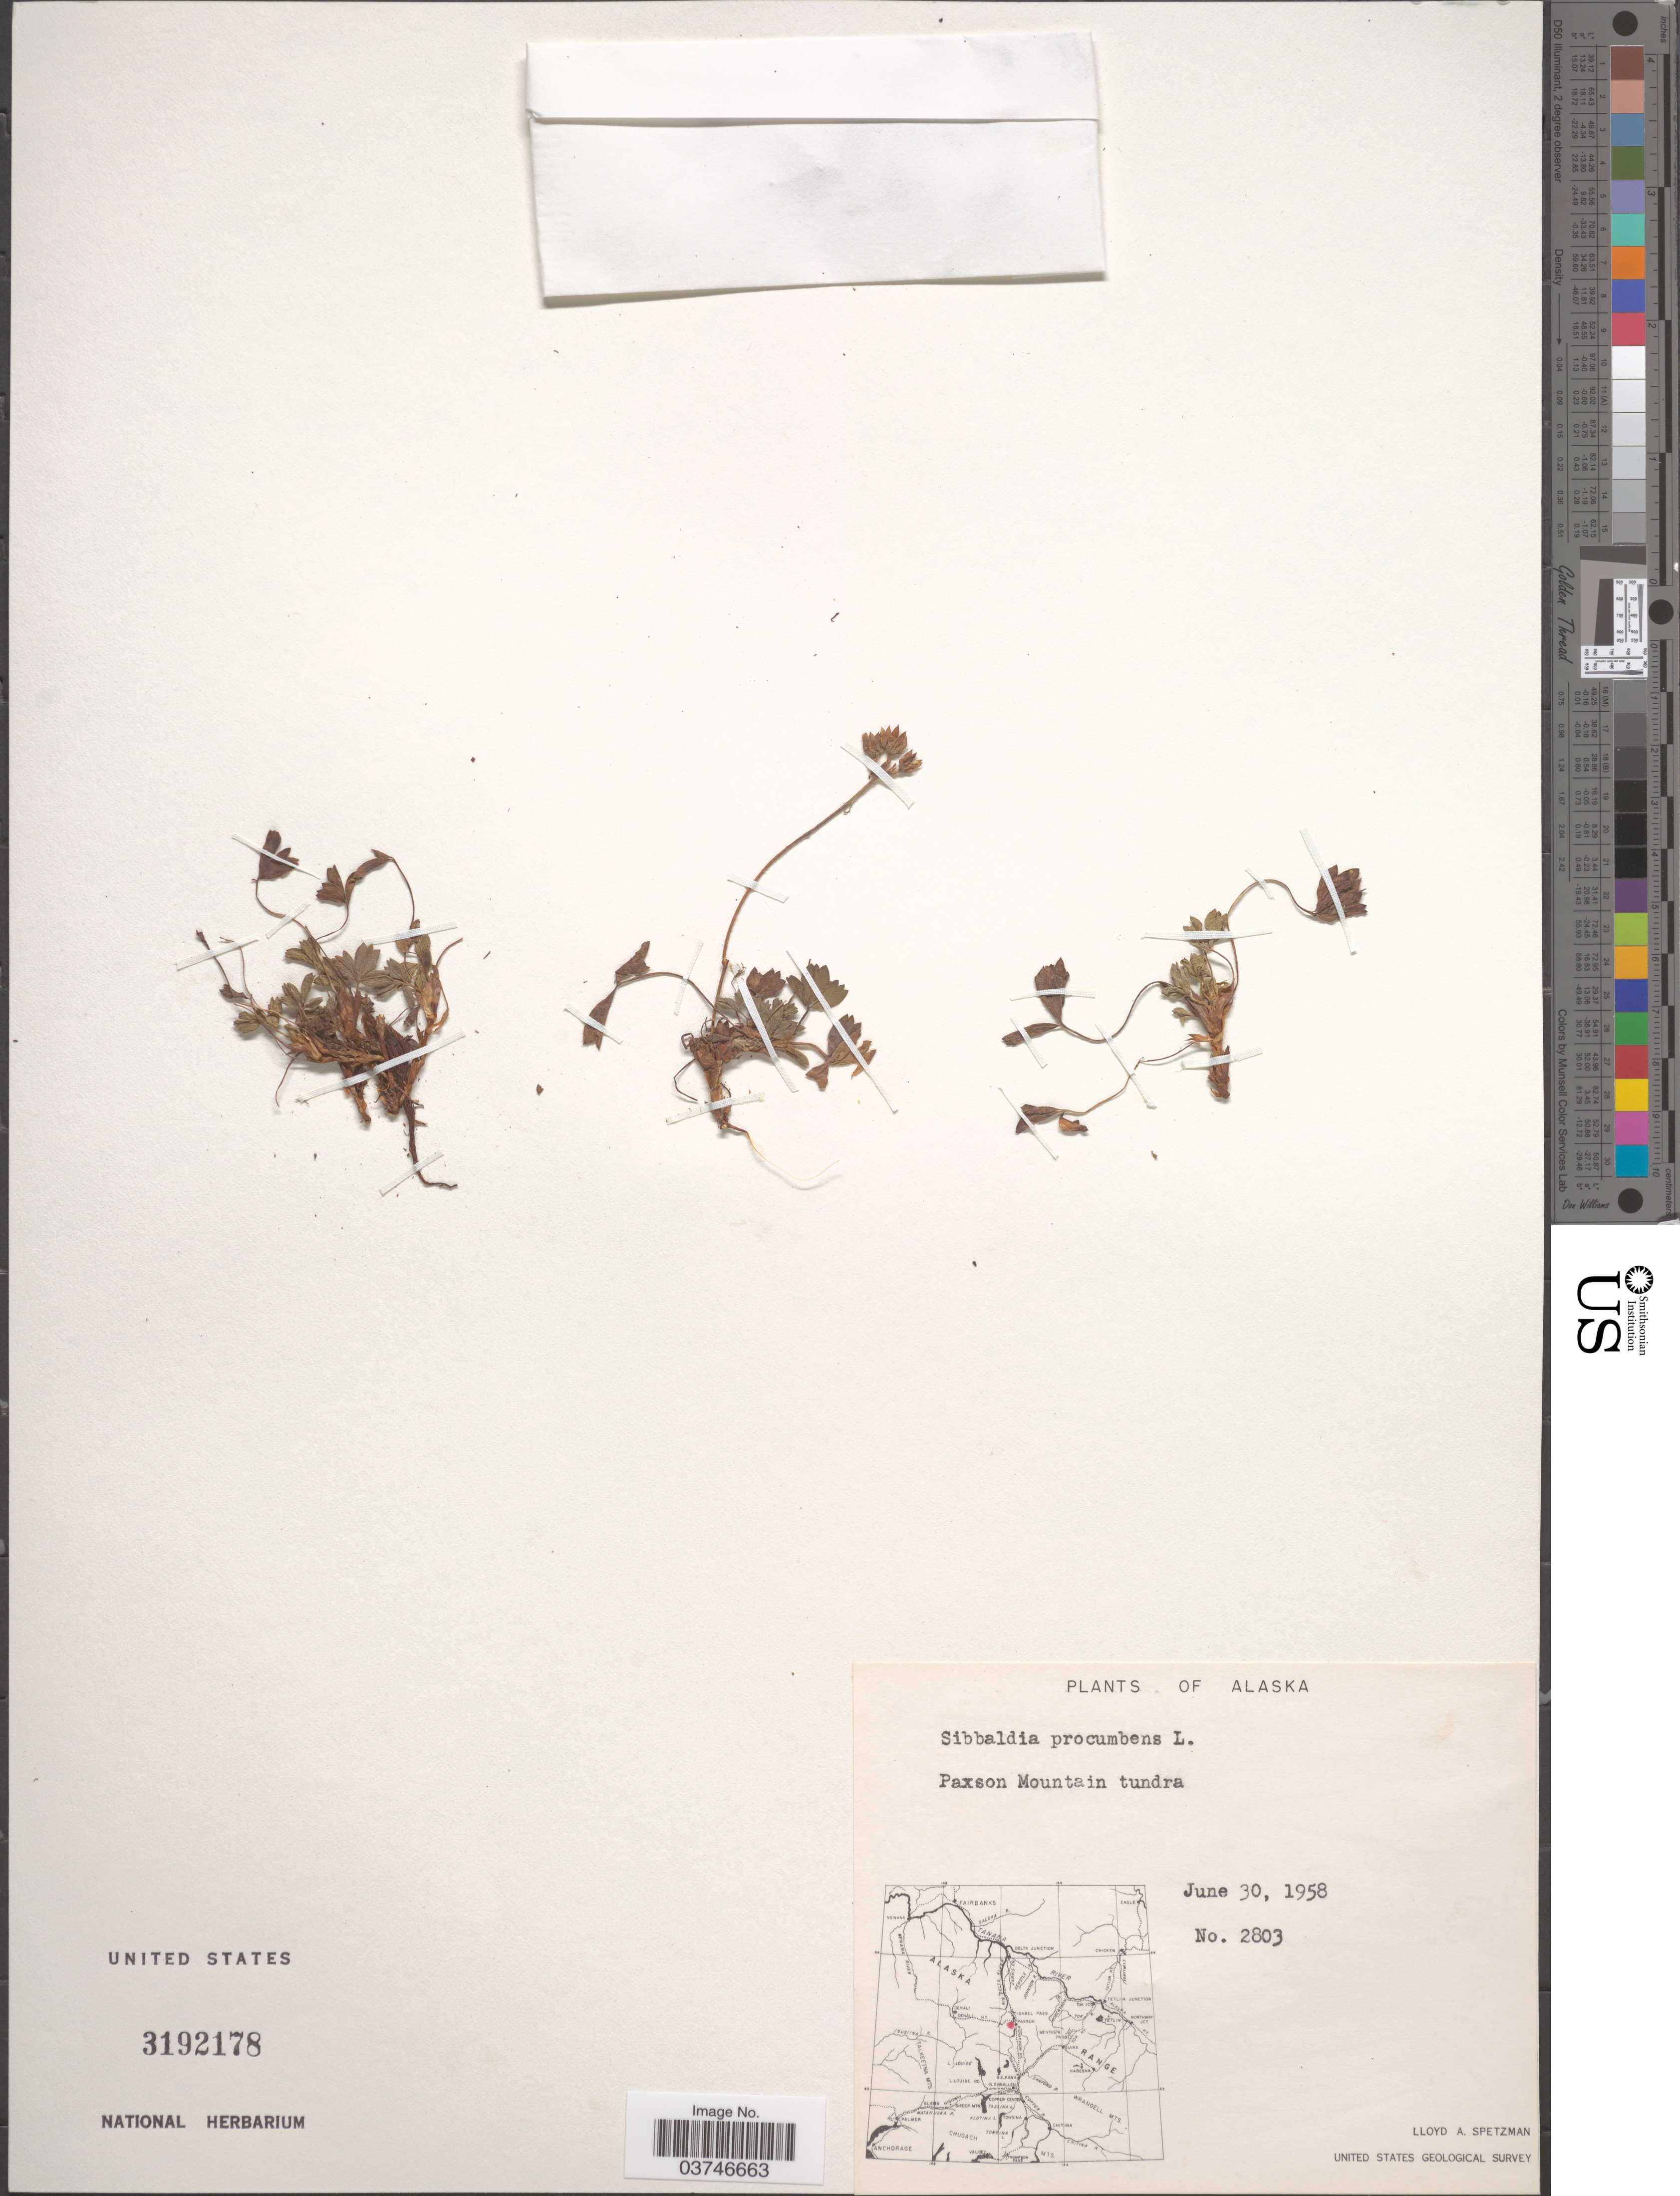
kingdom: Plantae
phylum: Tracheophyta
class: Magnoliopsida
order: Rosales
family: Rosaceae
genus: Sibbaldia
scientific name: Sibbaldia procumbens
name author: L.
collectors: L. Spetzman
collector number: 2803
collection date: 1958-06-30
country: United States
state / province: Alaska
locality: Paxson Mountain tundra.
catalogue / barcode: US 3192178